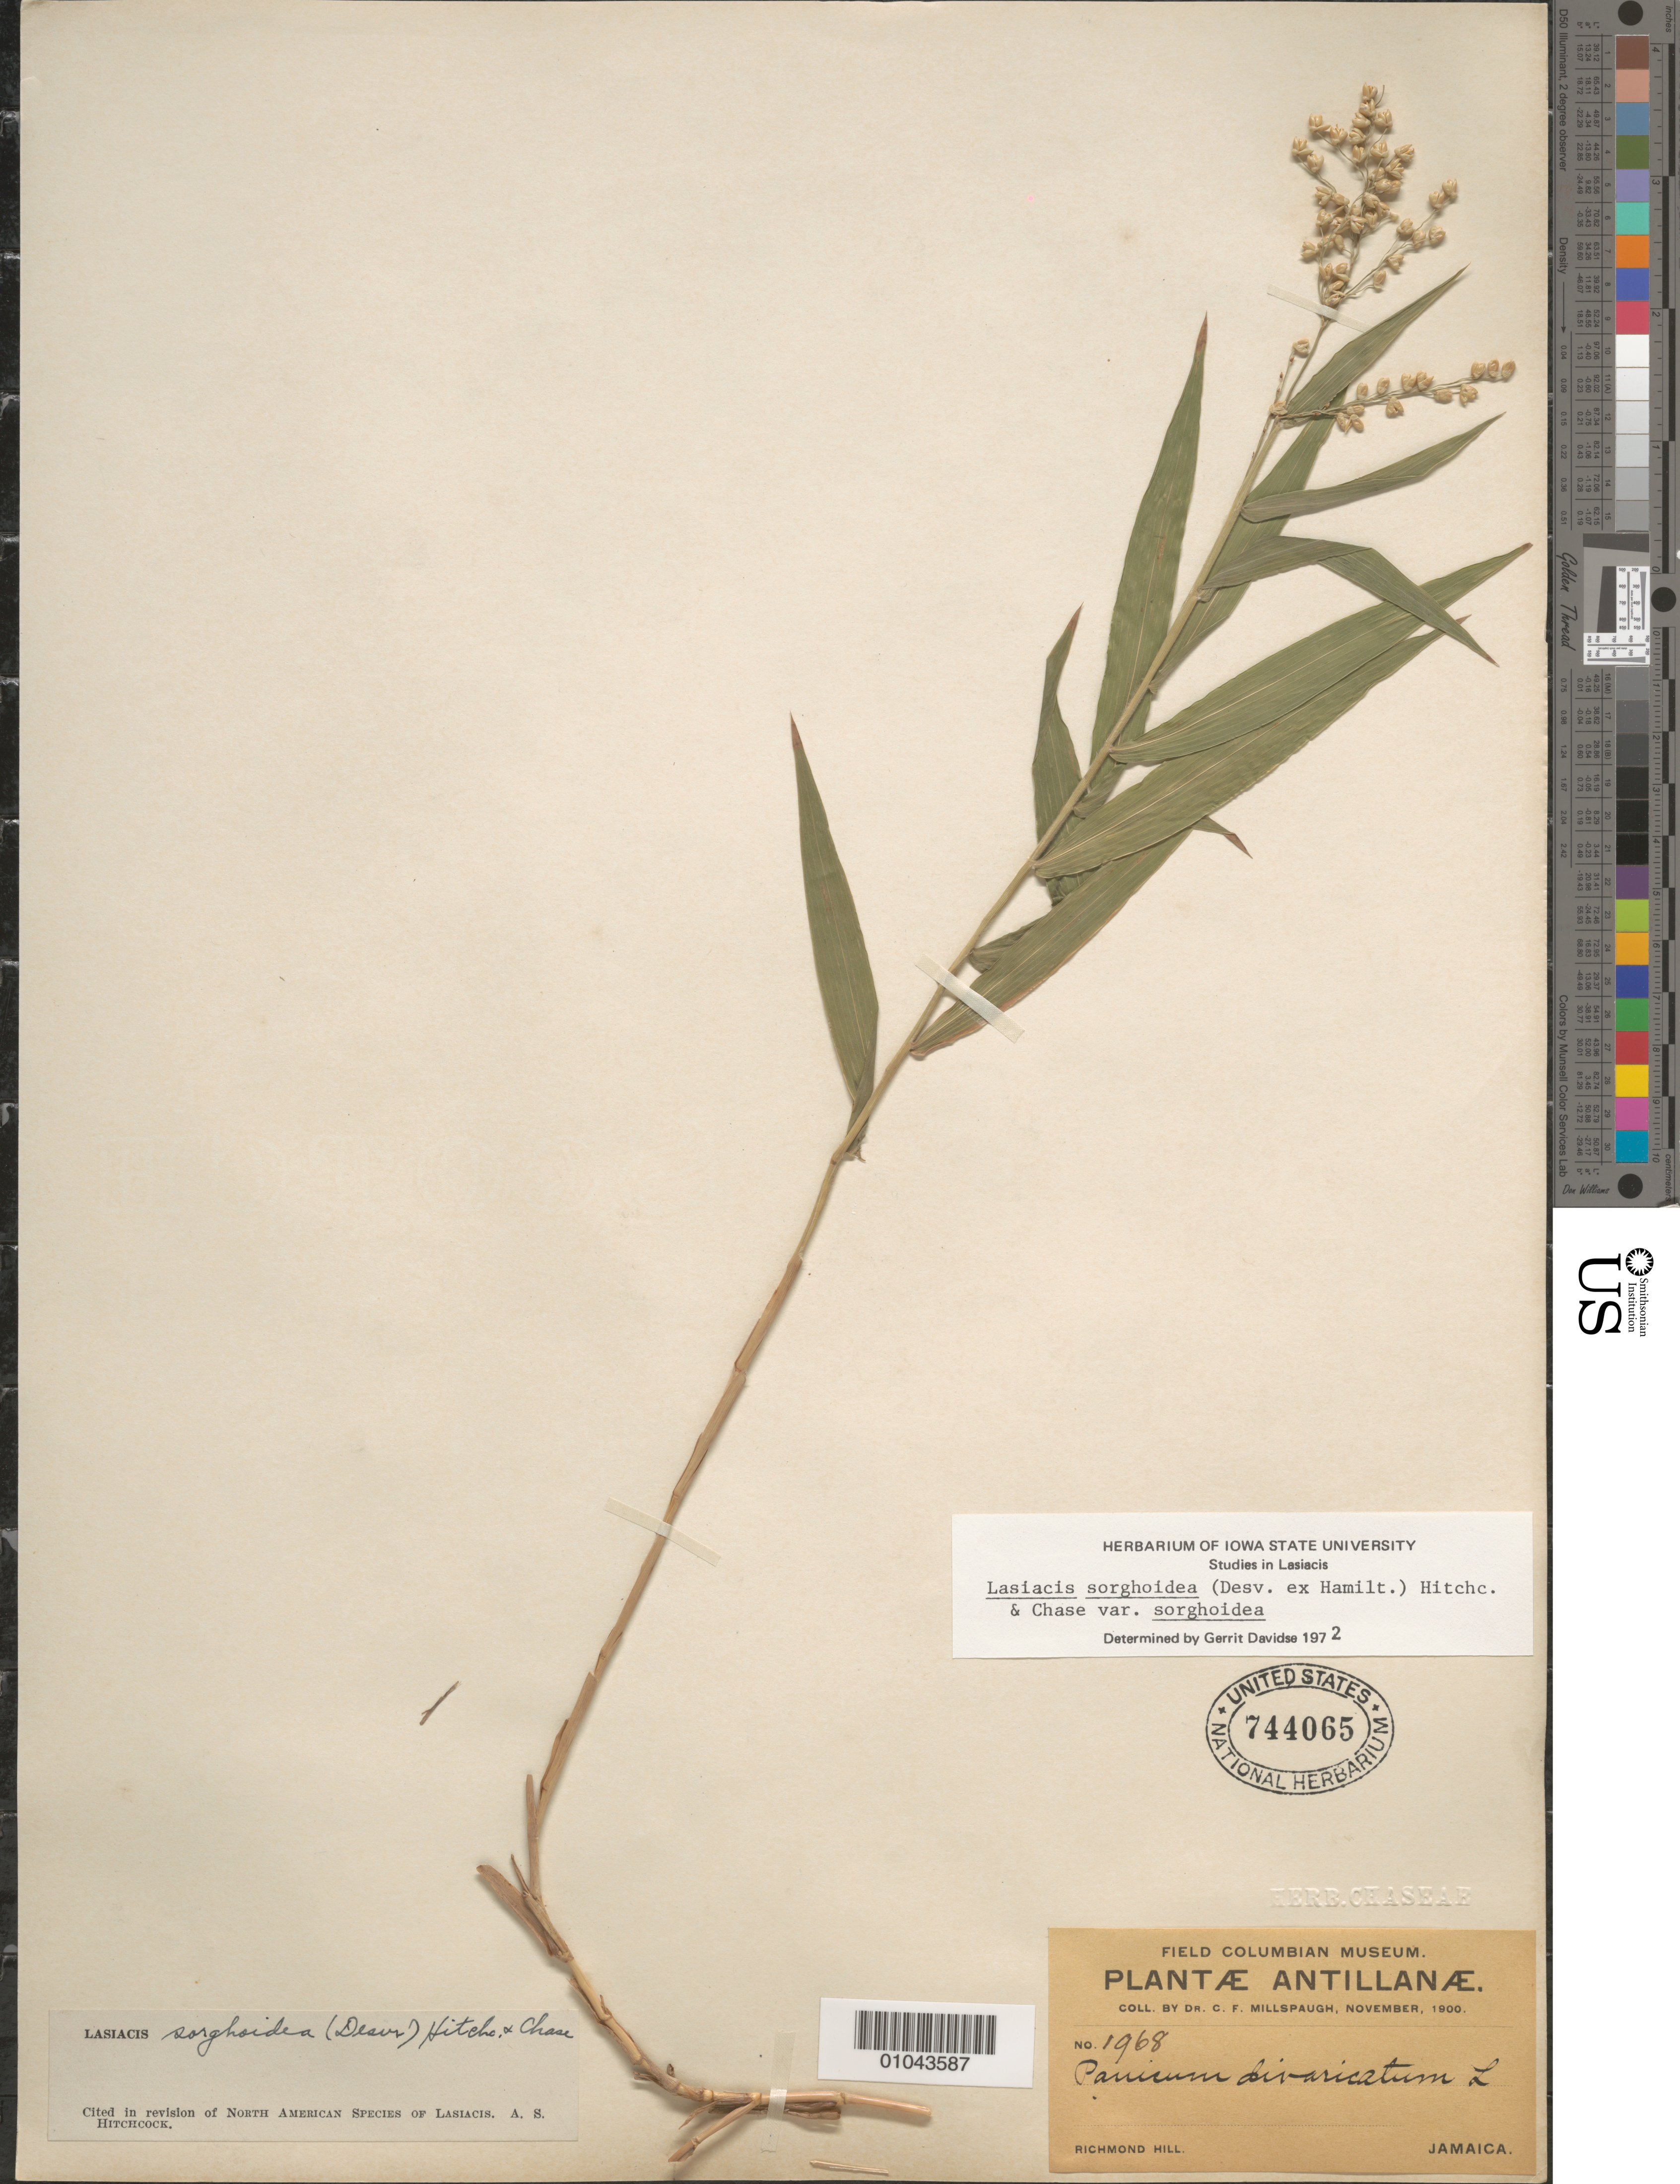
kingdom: Plantae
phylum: Tracheophyta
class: Liliopsida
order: Poales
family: Poaceae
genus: Lasiacis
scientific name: Lasiacis sorghoidea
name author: (Desv. ex Ham.) Hitchc. & Chase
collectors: C. F. Millspaugh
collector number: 1968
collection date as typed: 01 Jan 1900 to 31 Dec 1900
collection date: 1900-01-01/1900-12-31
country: Jamaica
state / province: Clarendon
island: Jamaica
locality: Richmond Hill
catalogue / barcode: US 744065